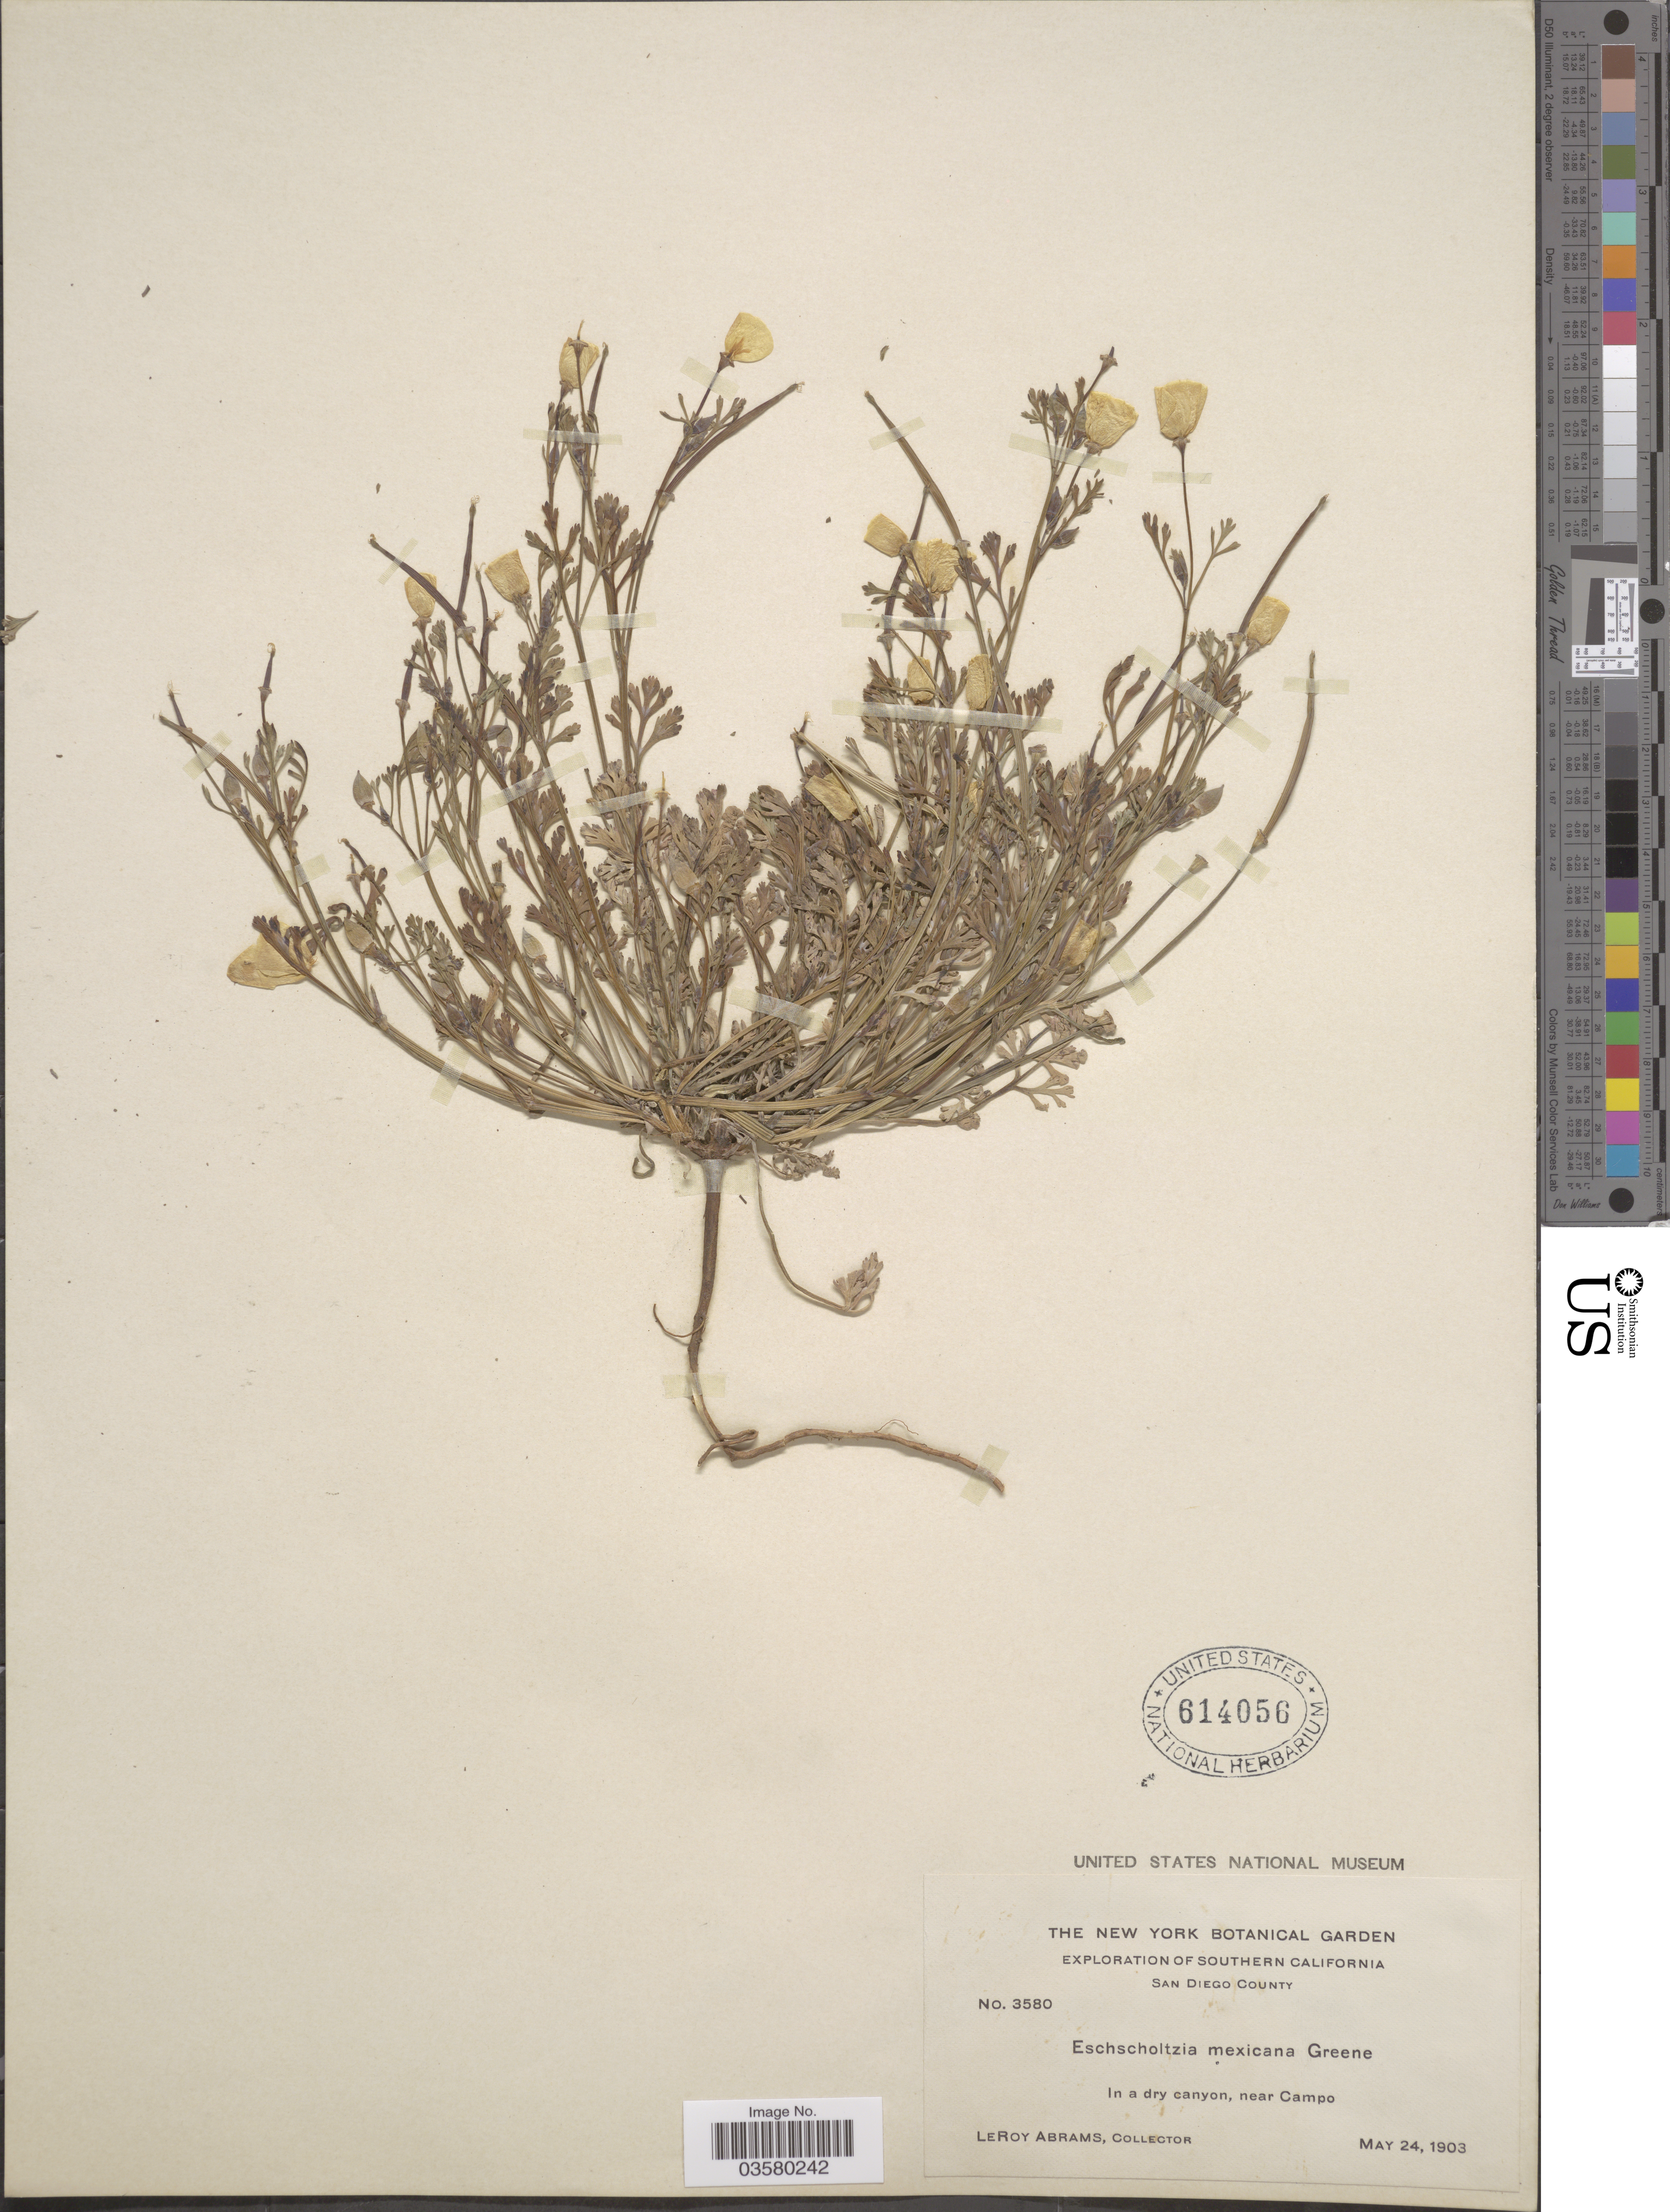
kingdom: Plantae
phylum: Tracheophyta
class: Magnoliopsida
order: Ranunculales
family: Papaveraceae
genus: Eschscholzia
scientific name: Eschscholzia californica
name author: Cham.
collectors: L. Abrams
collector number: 3580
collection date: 1903-05-24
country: United States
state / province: California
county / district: San Diego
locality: Southern California. San Diego County. In a dry canyon, near Campo.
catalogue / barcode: US 614056